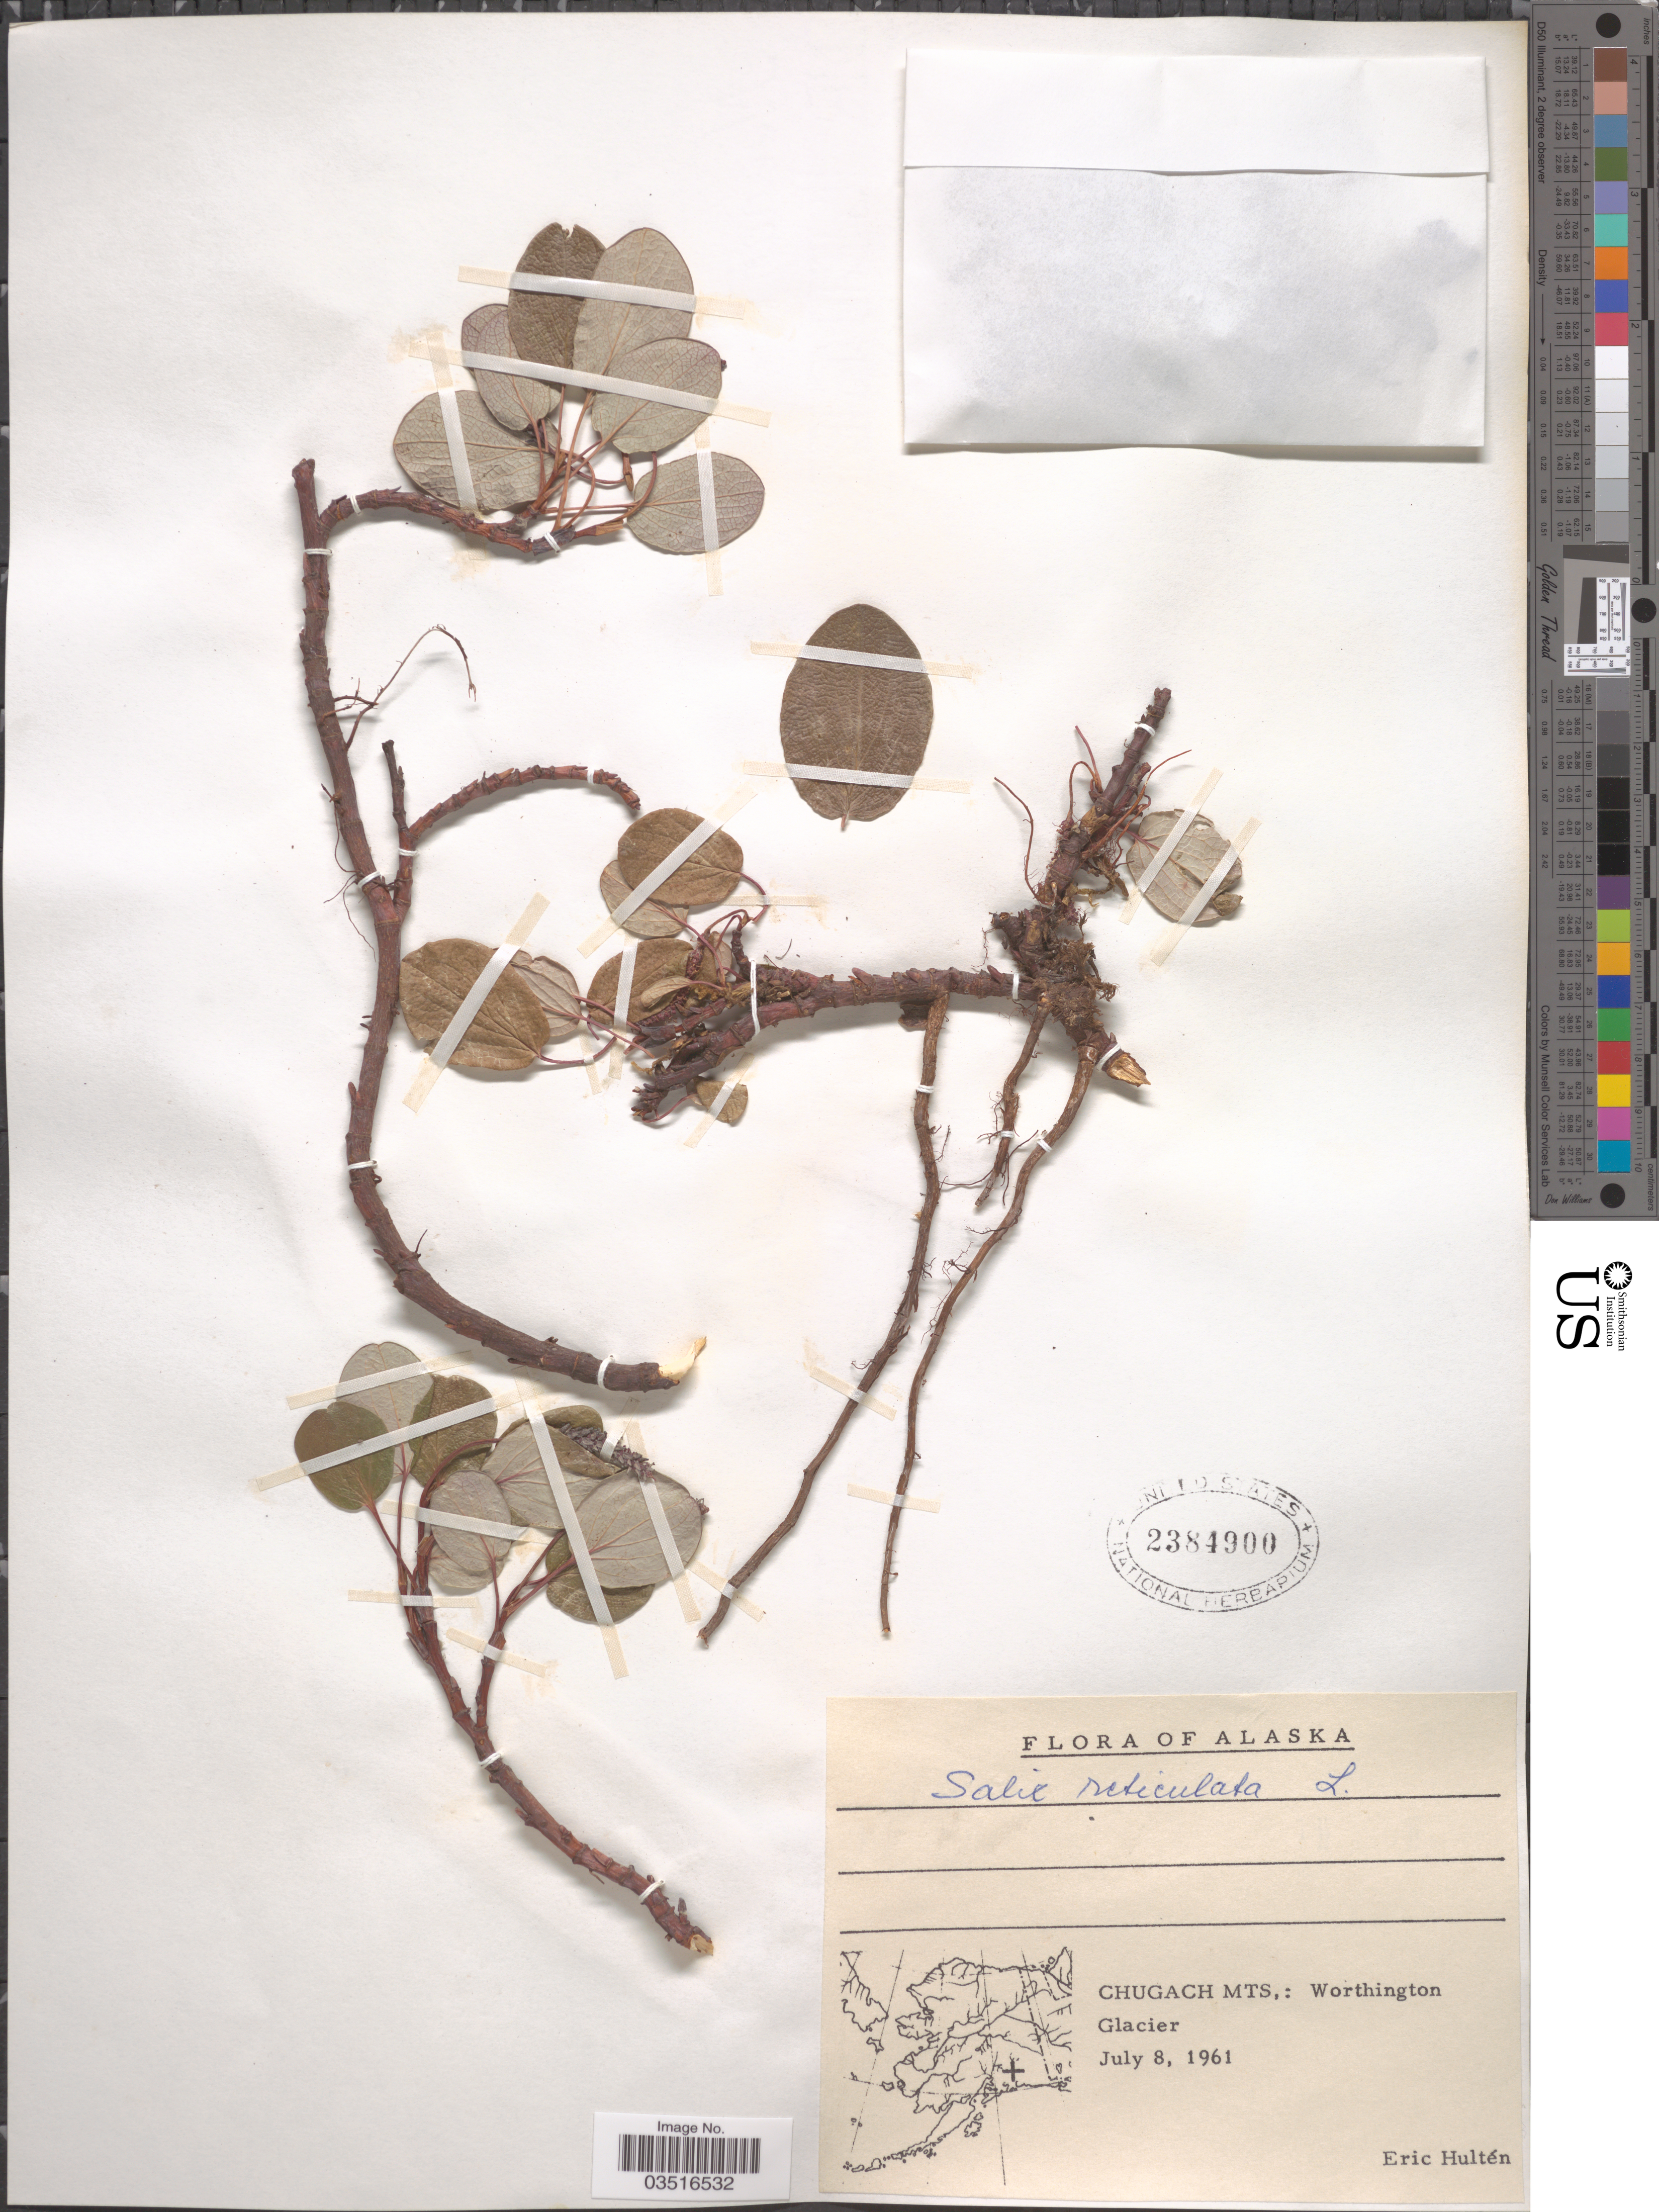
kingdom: Plantae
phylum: Tracheophyta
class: Magnoliopsida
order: Malpighiales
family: Salicaceae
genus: Salix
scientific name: Salix reticulata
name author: L.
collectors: E. G. Hultén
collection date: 1961-07-08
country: United States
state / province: Alaska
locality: Chugach Mts.: Worthington Glacier.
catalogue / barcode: US 2384900